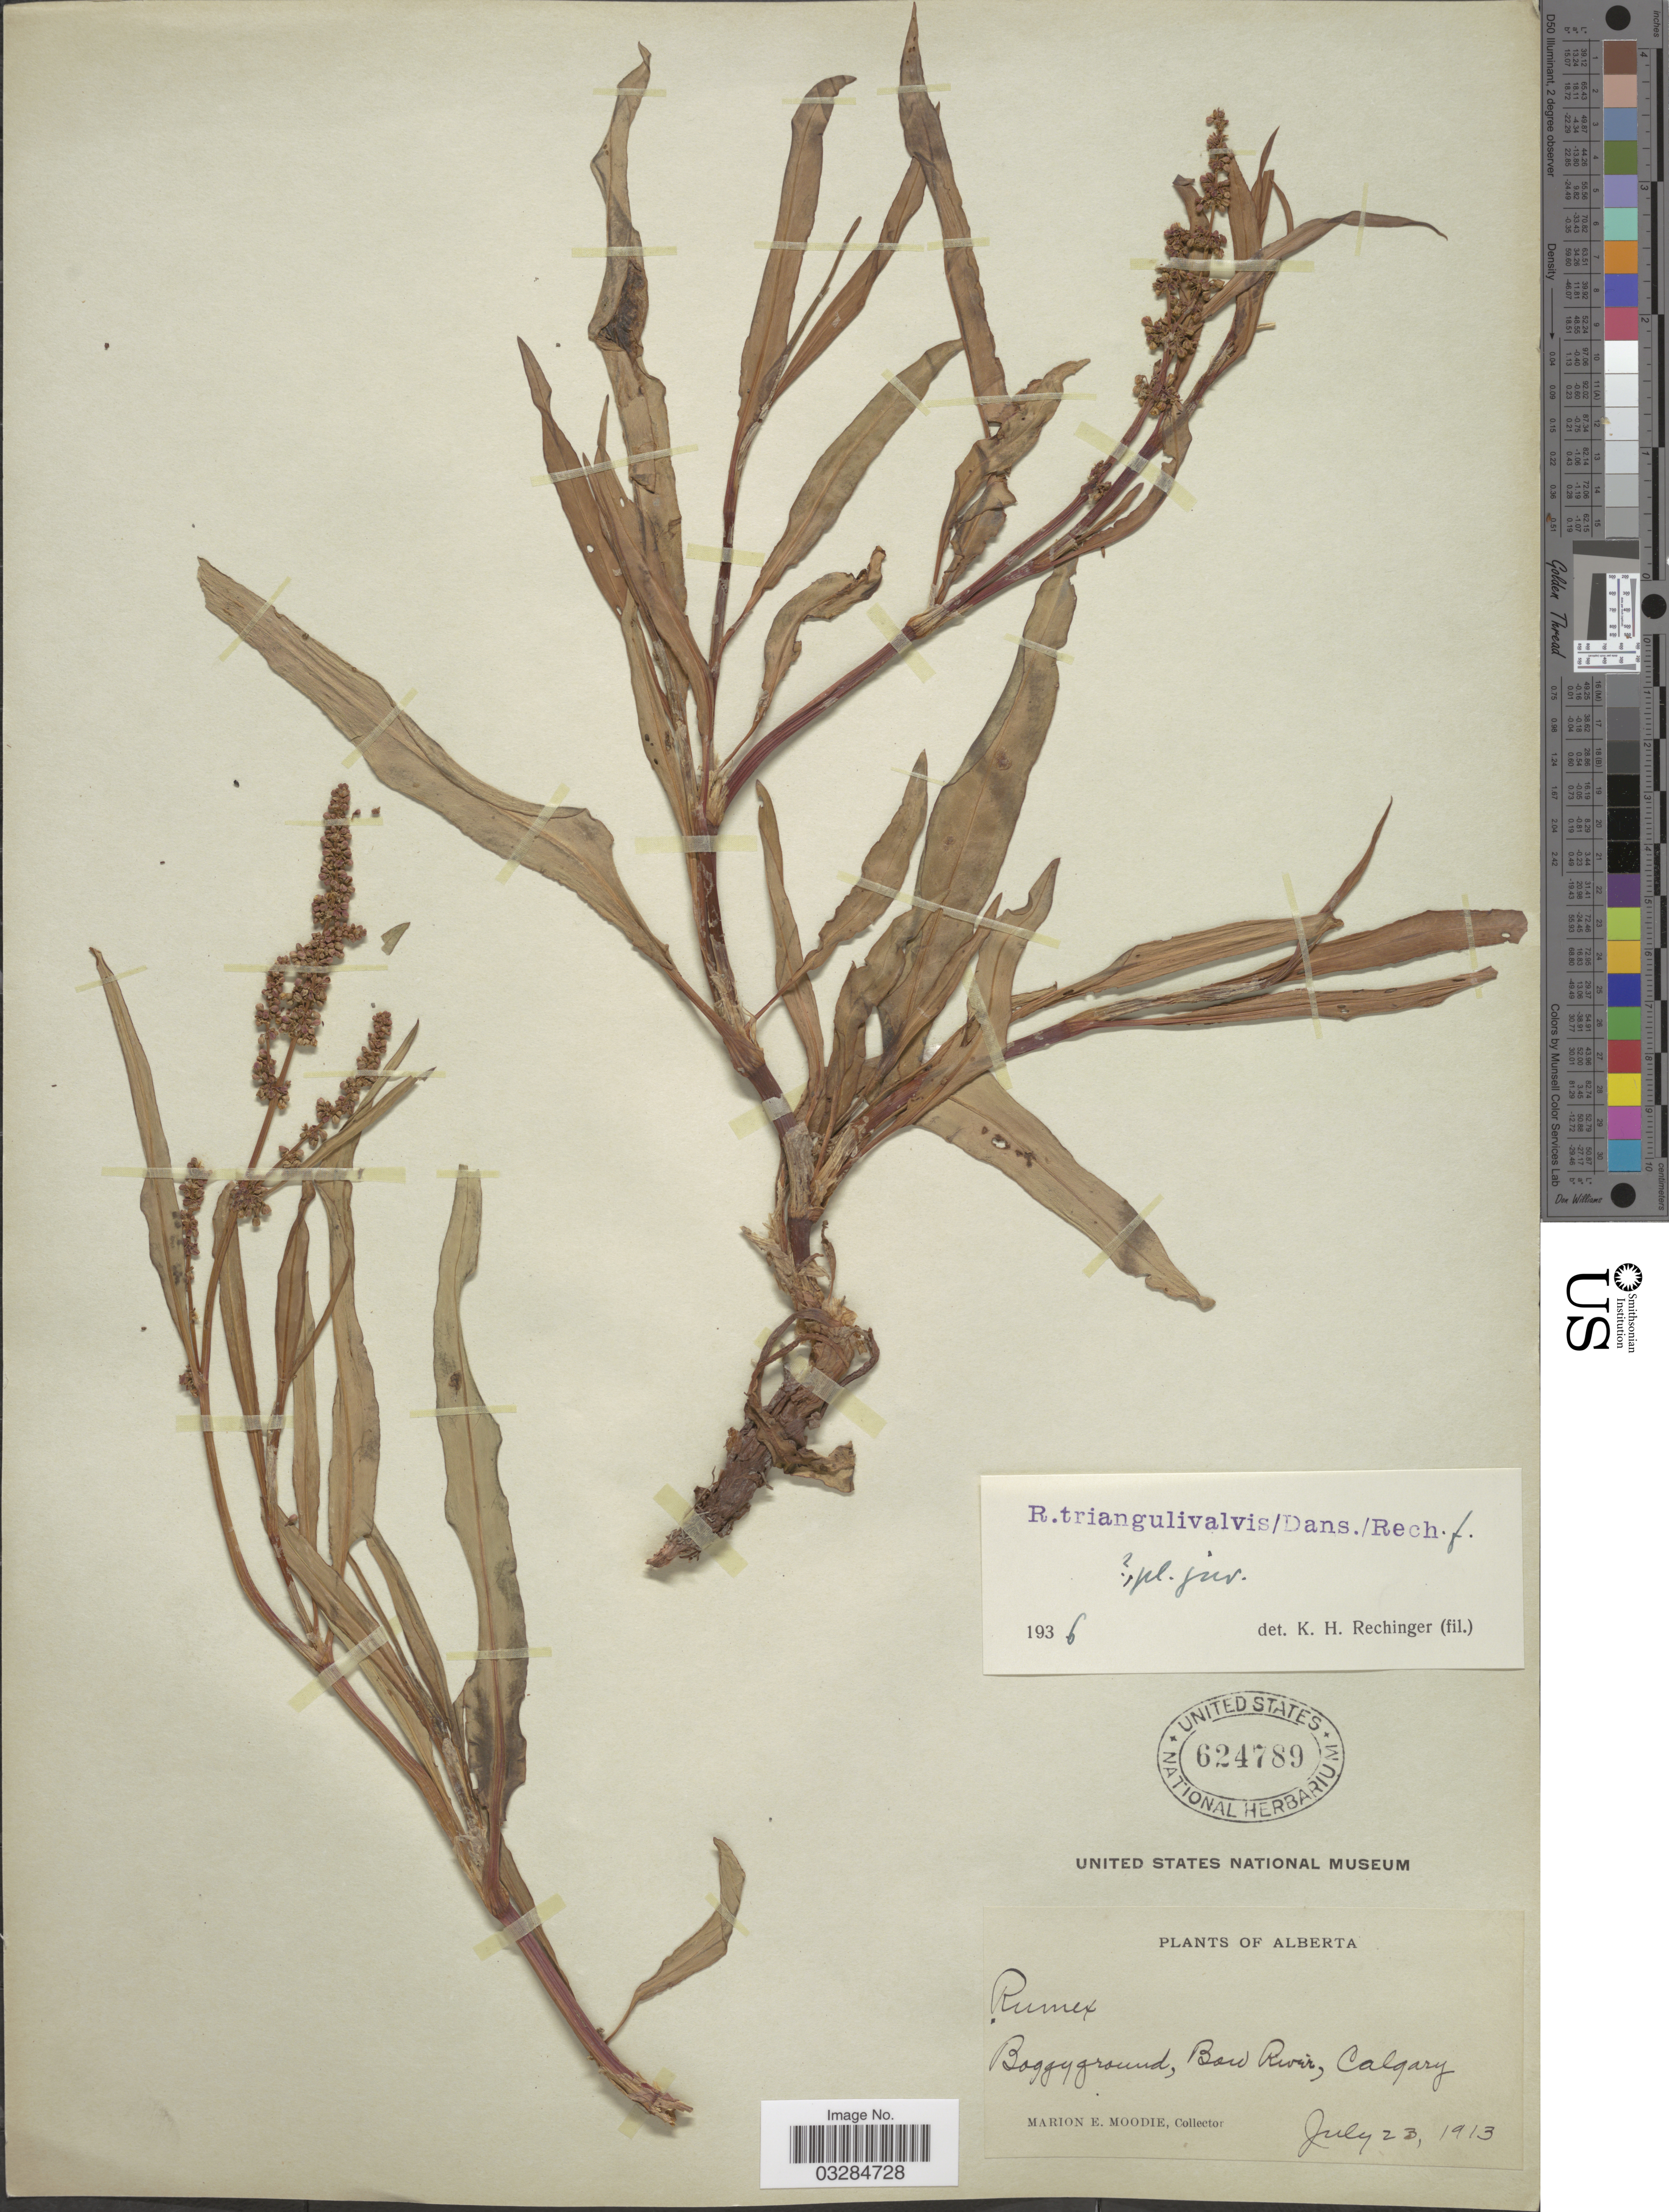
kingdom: Plantae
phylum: Tracheophyta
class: Magnoliopsida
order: Caryophyllales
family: Polygonaceae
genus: Rumex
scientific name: Rumex triangulivalvis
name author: (Danser) Rech. f.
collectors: M. E. Moodie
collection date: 1913-07-23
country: Canada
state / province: Alberta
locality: Bow River, Calgary.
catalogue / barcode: US 624789